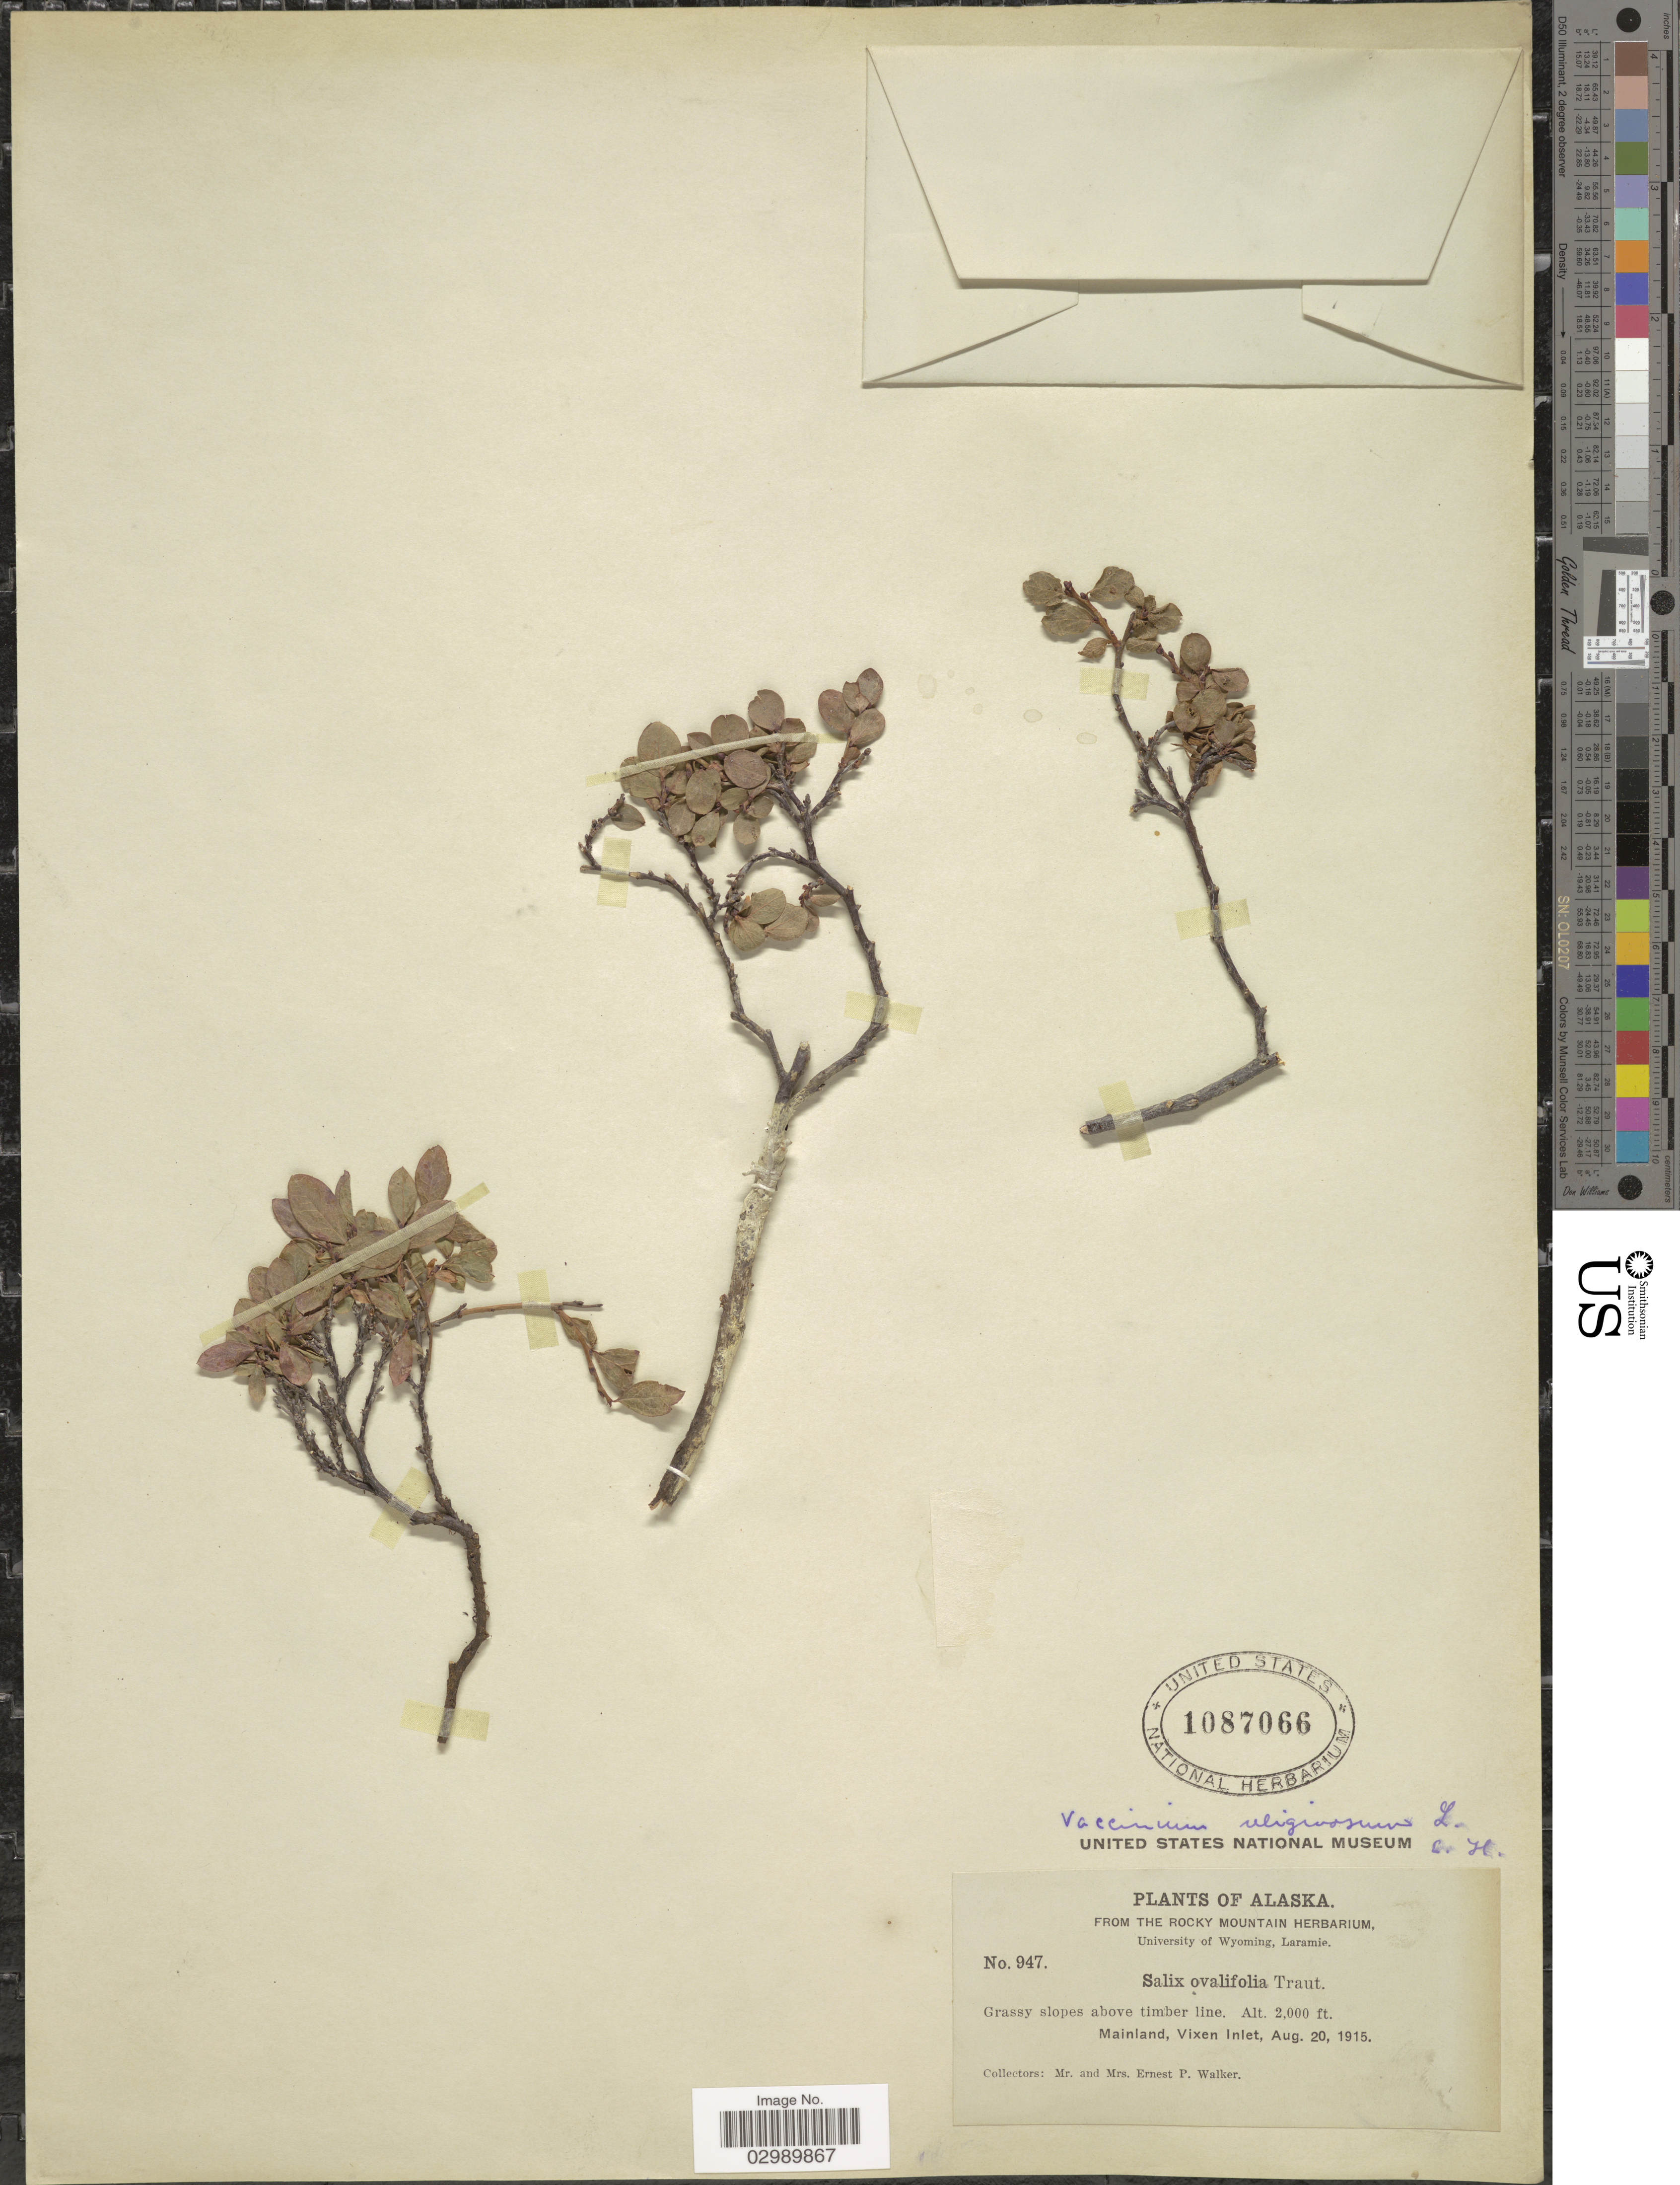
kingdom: Plantae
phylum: Tracheophyta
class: Magnoliopsida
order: Ericales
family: Ericaceae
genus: Vaccinium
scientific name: Vaccinium uliginosum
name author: L.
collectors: E. P. Walker & E. Walker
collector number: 947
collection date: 1915-08-20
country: United States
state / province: Alaska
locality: Grassy slopes above timber line, Mainland, Vixen Inlet.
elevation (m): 610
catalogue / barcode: US 1087066